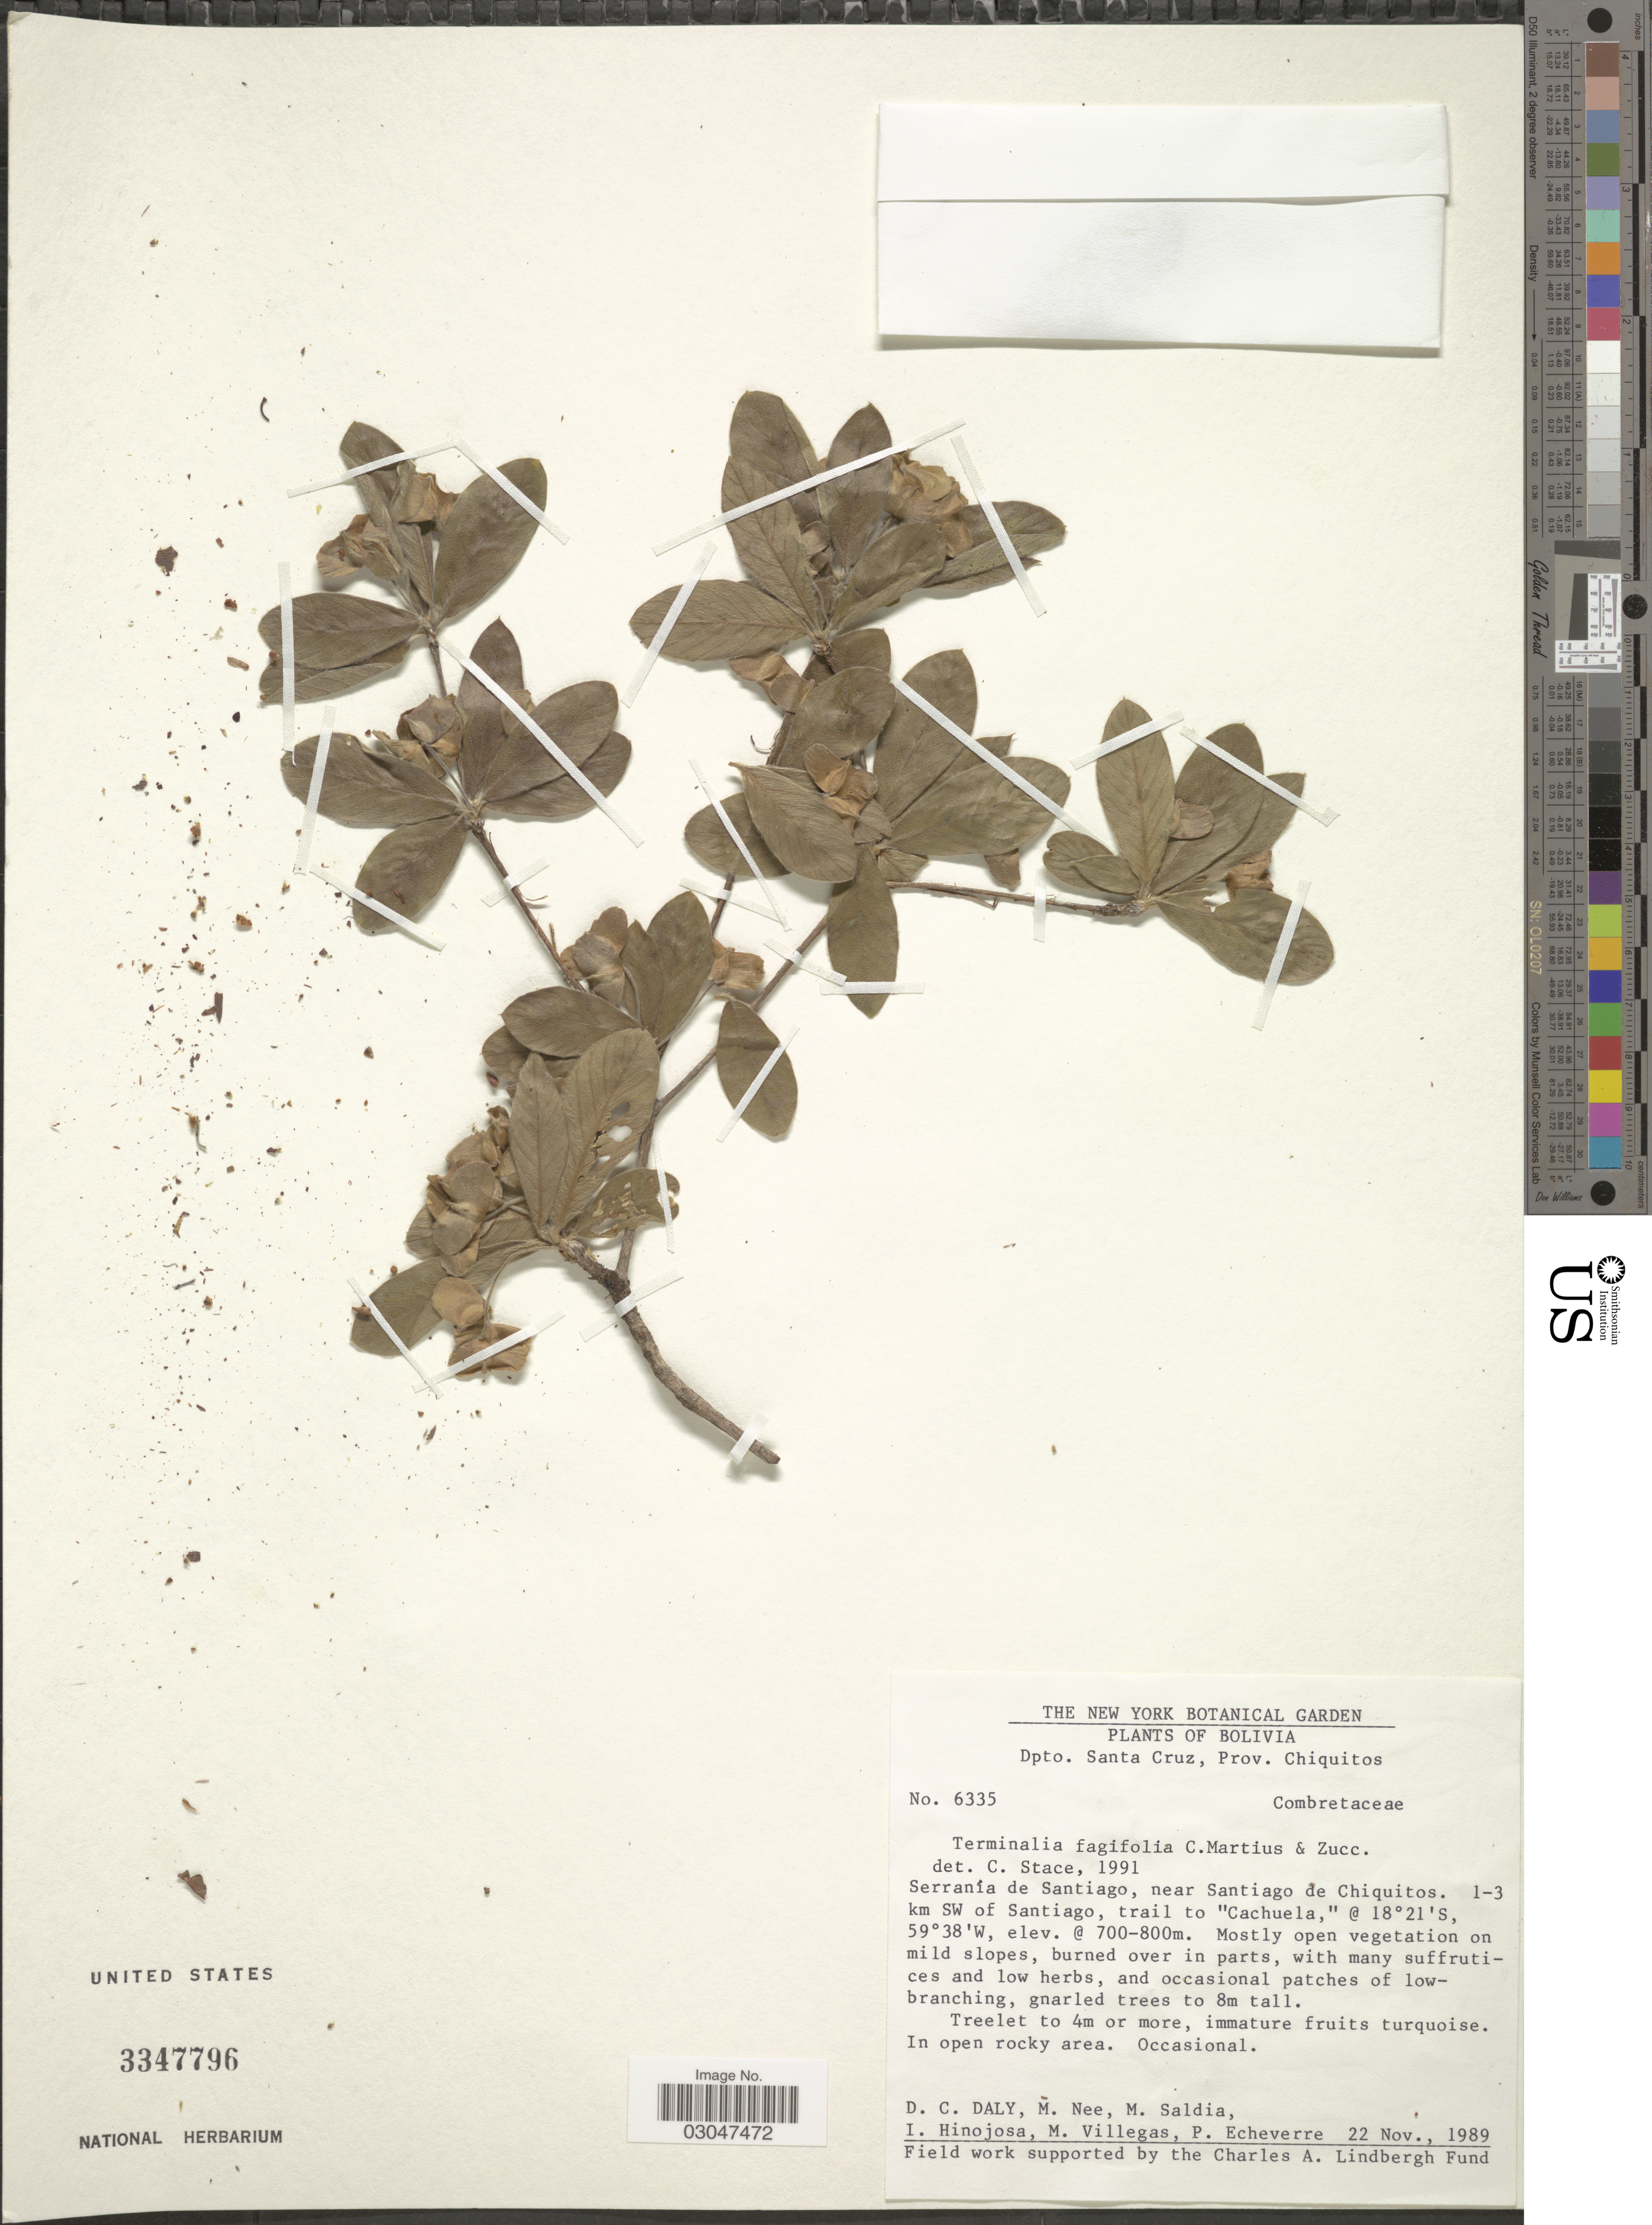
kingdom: Plantae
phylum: Tracheophyta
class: Magnoliopsida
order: Myrtales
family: Combretaceae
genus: Terminalia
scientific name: Terminalia fagifolia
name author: Mart.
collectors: D. C. Daly, M. Nee, M. Saldia, I. Hinojosa & et al.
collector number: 6335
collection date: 1989-11-22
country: Bolivia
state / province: Santa Cruz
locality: Dpto. Santa Cruz, Prov. Chiquitos. Serranía de Santiago, near Santiago de Chiquitos. 1-3 km SW of Santiago, trail to "Cachuela,".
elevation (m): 700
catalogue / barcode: US 3347796